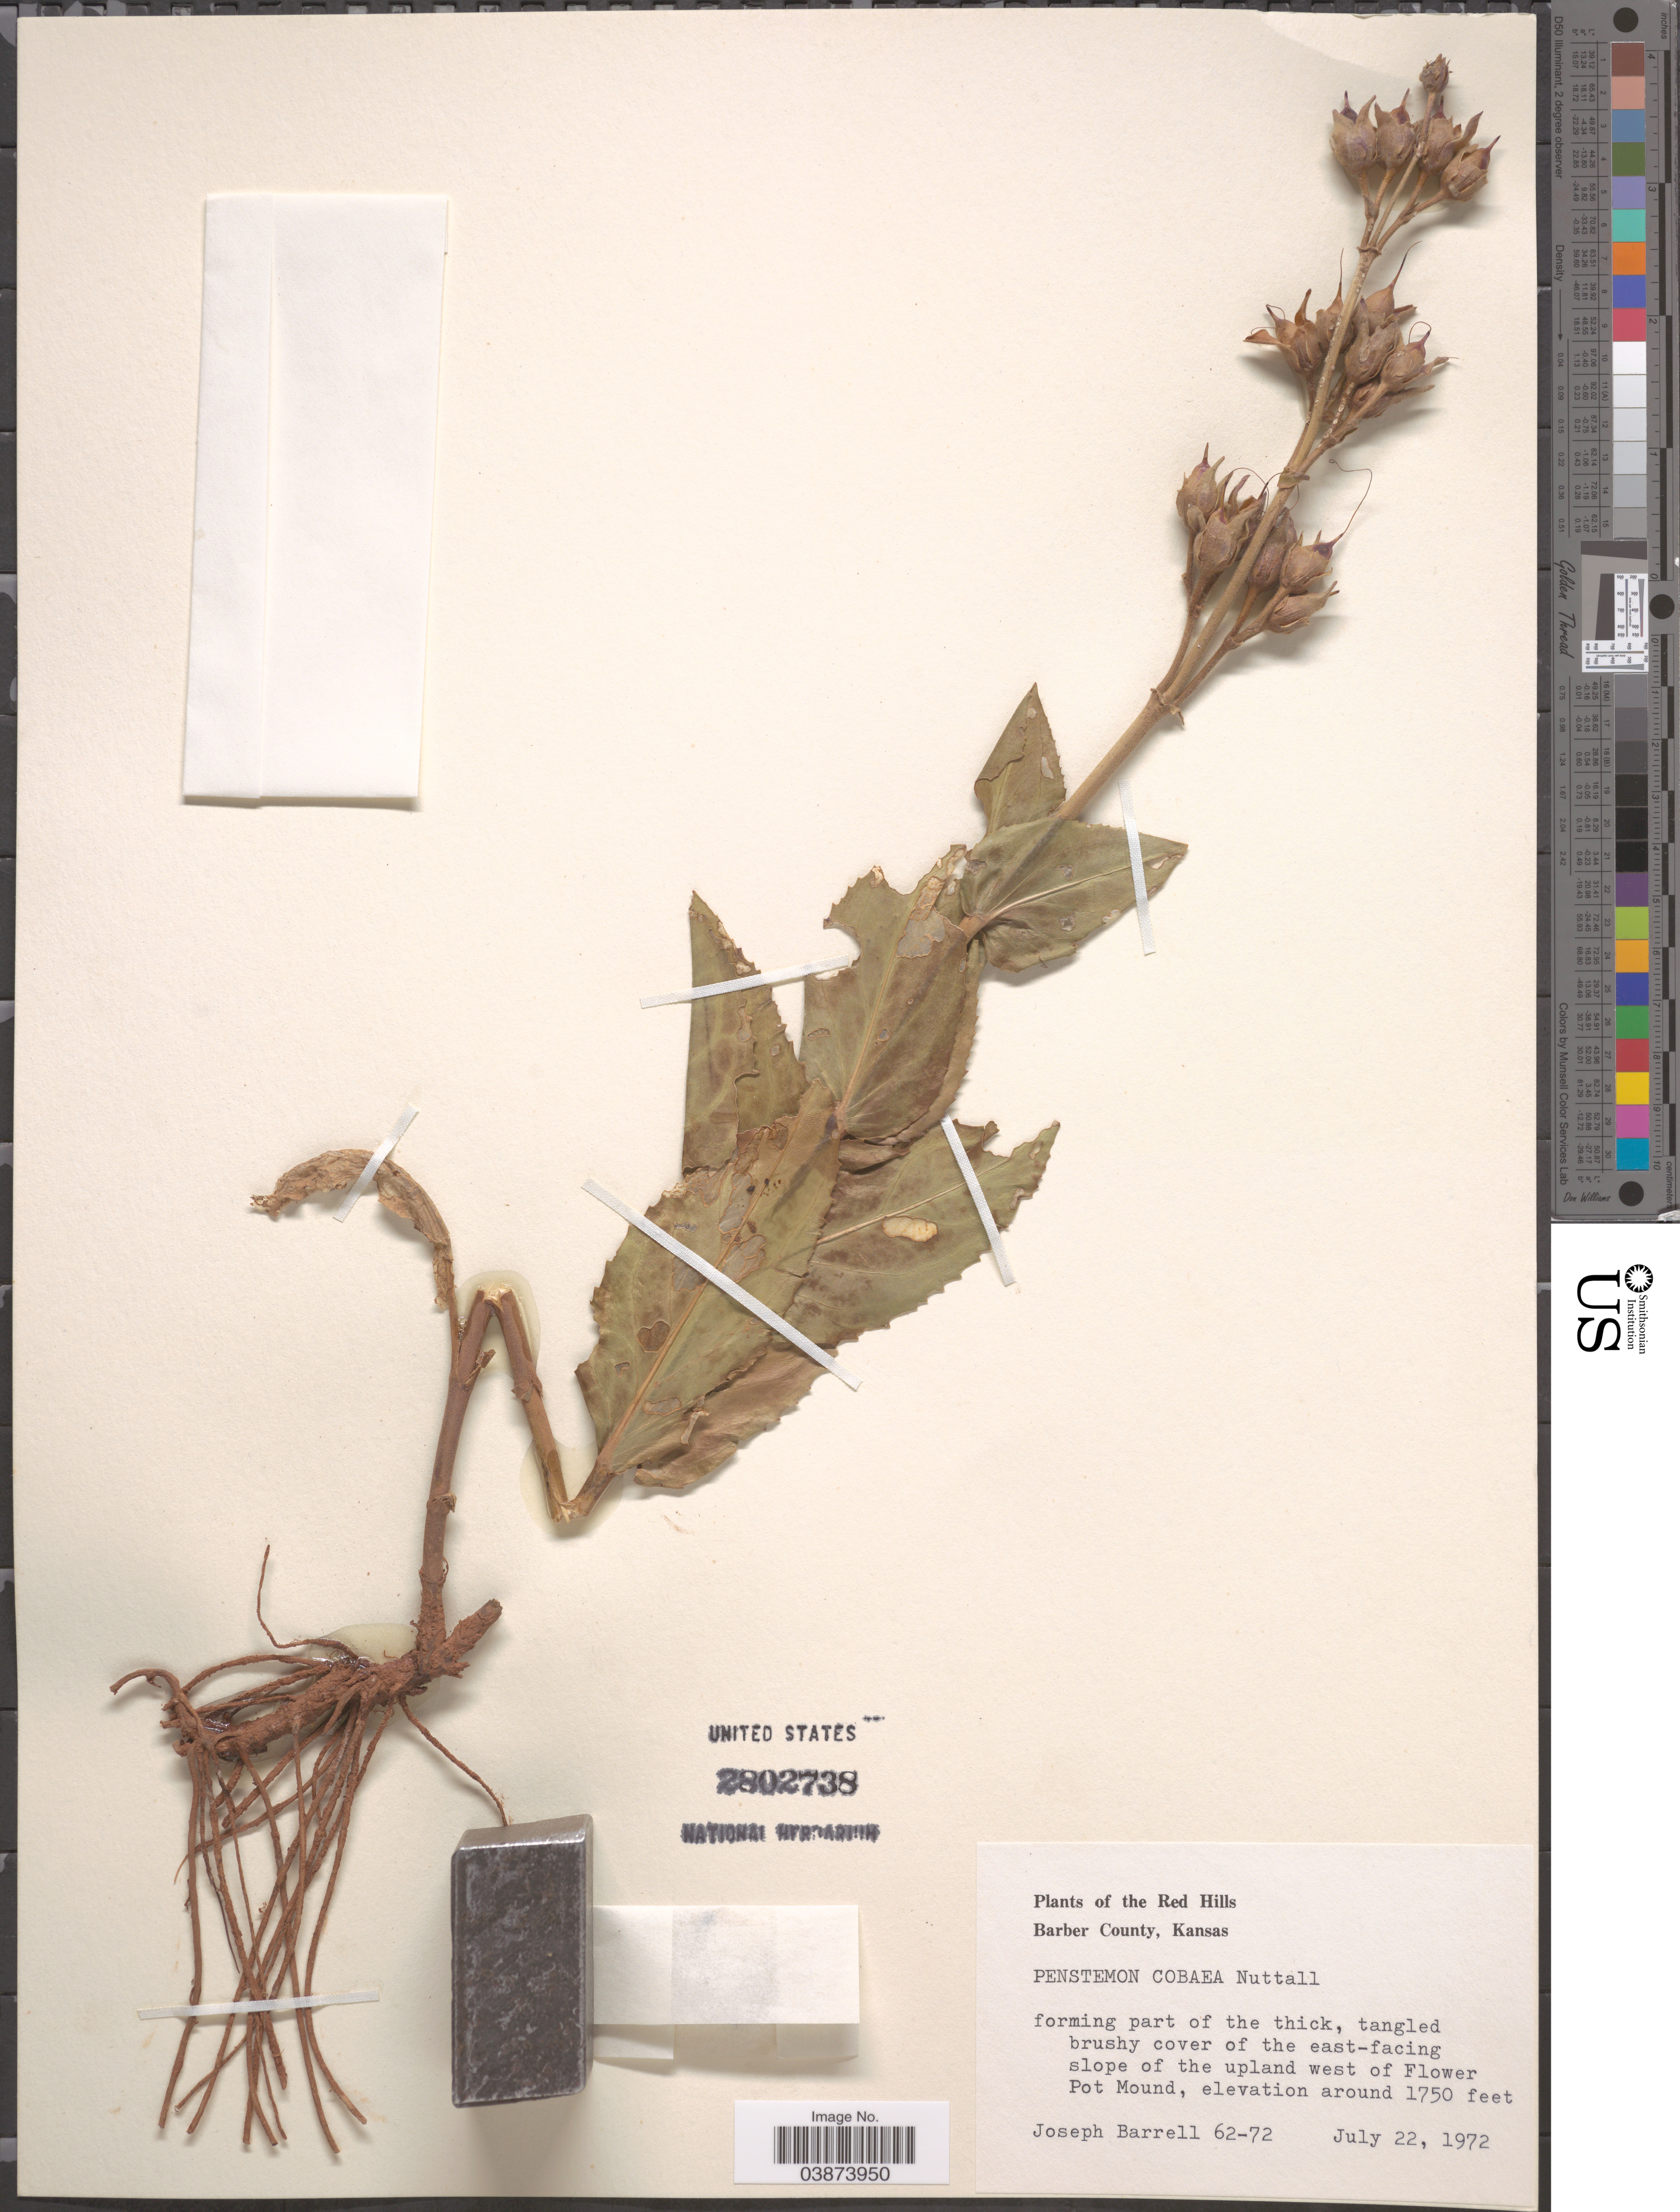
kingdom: Plantae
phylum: Tracheophyta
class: Magnoliopsida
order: Lamiales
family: Plantaginaceae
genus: Penstemon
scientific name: Penstemon cobaea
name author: (Nutt.)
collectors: J. Barrell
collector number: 62-72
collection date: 1972-07-22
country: United States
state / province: Kansas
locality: The Red Hills. Barber County. East-facing slope of the upland west of Flower Pot Mound.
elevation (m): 533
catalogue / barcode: US 2802738